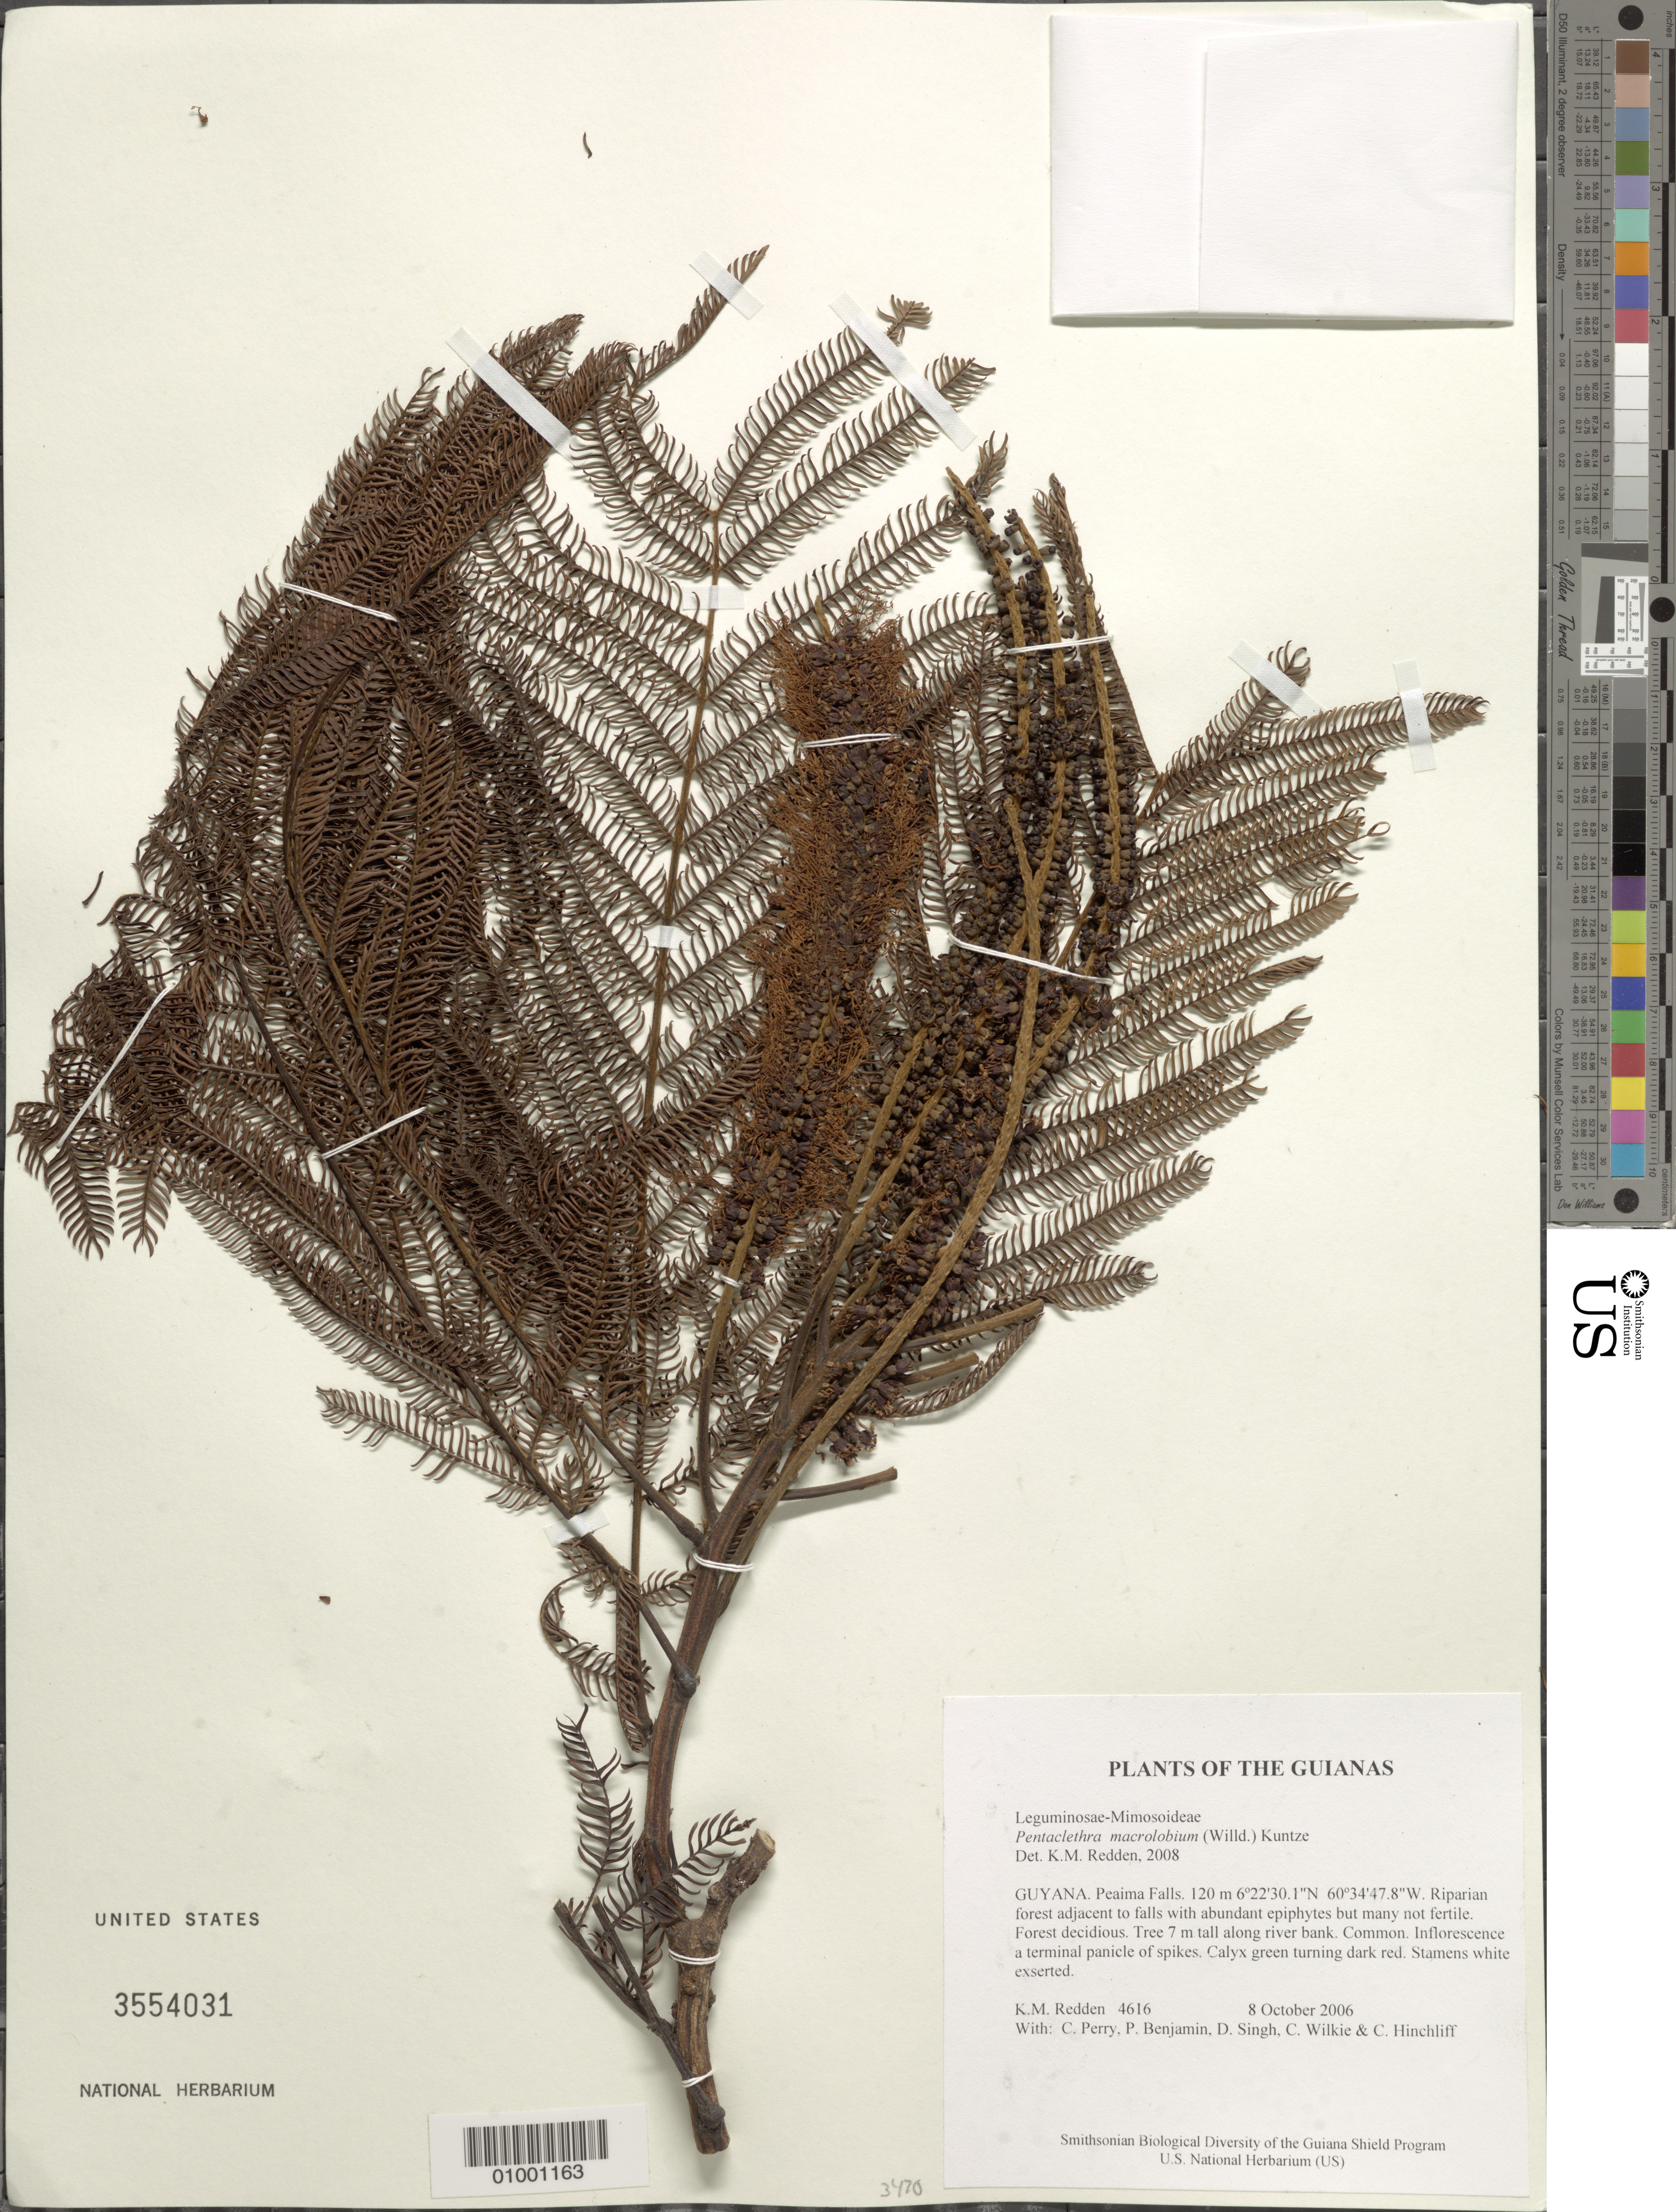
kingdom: Plantae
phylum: Tracheophyta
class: Magnoliopsida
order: Fabales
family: Fabaceae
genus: Pentaclethra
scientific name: Pentaclethra macroloba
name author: (Willd.) Kuntze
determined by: Redden, K. M.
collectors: K. M. Redden, C. Perry, P. Benjamin, D. Singh, C. Wilkie & C. E. Hinchliff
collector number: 4616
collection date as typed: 8 October 2006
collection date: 2006-10-08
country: Guyana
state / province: Cuyuni-Mazaruni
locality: Peaima Falls.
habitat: Riparian forest adjacent to falls with abundant epiphytes but many not fertile. Forest deciduous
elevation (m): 120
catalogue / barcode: US 3554031